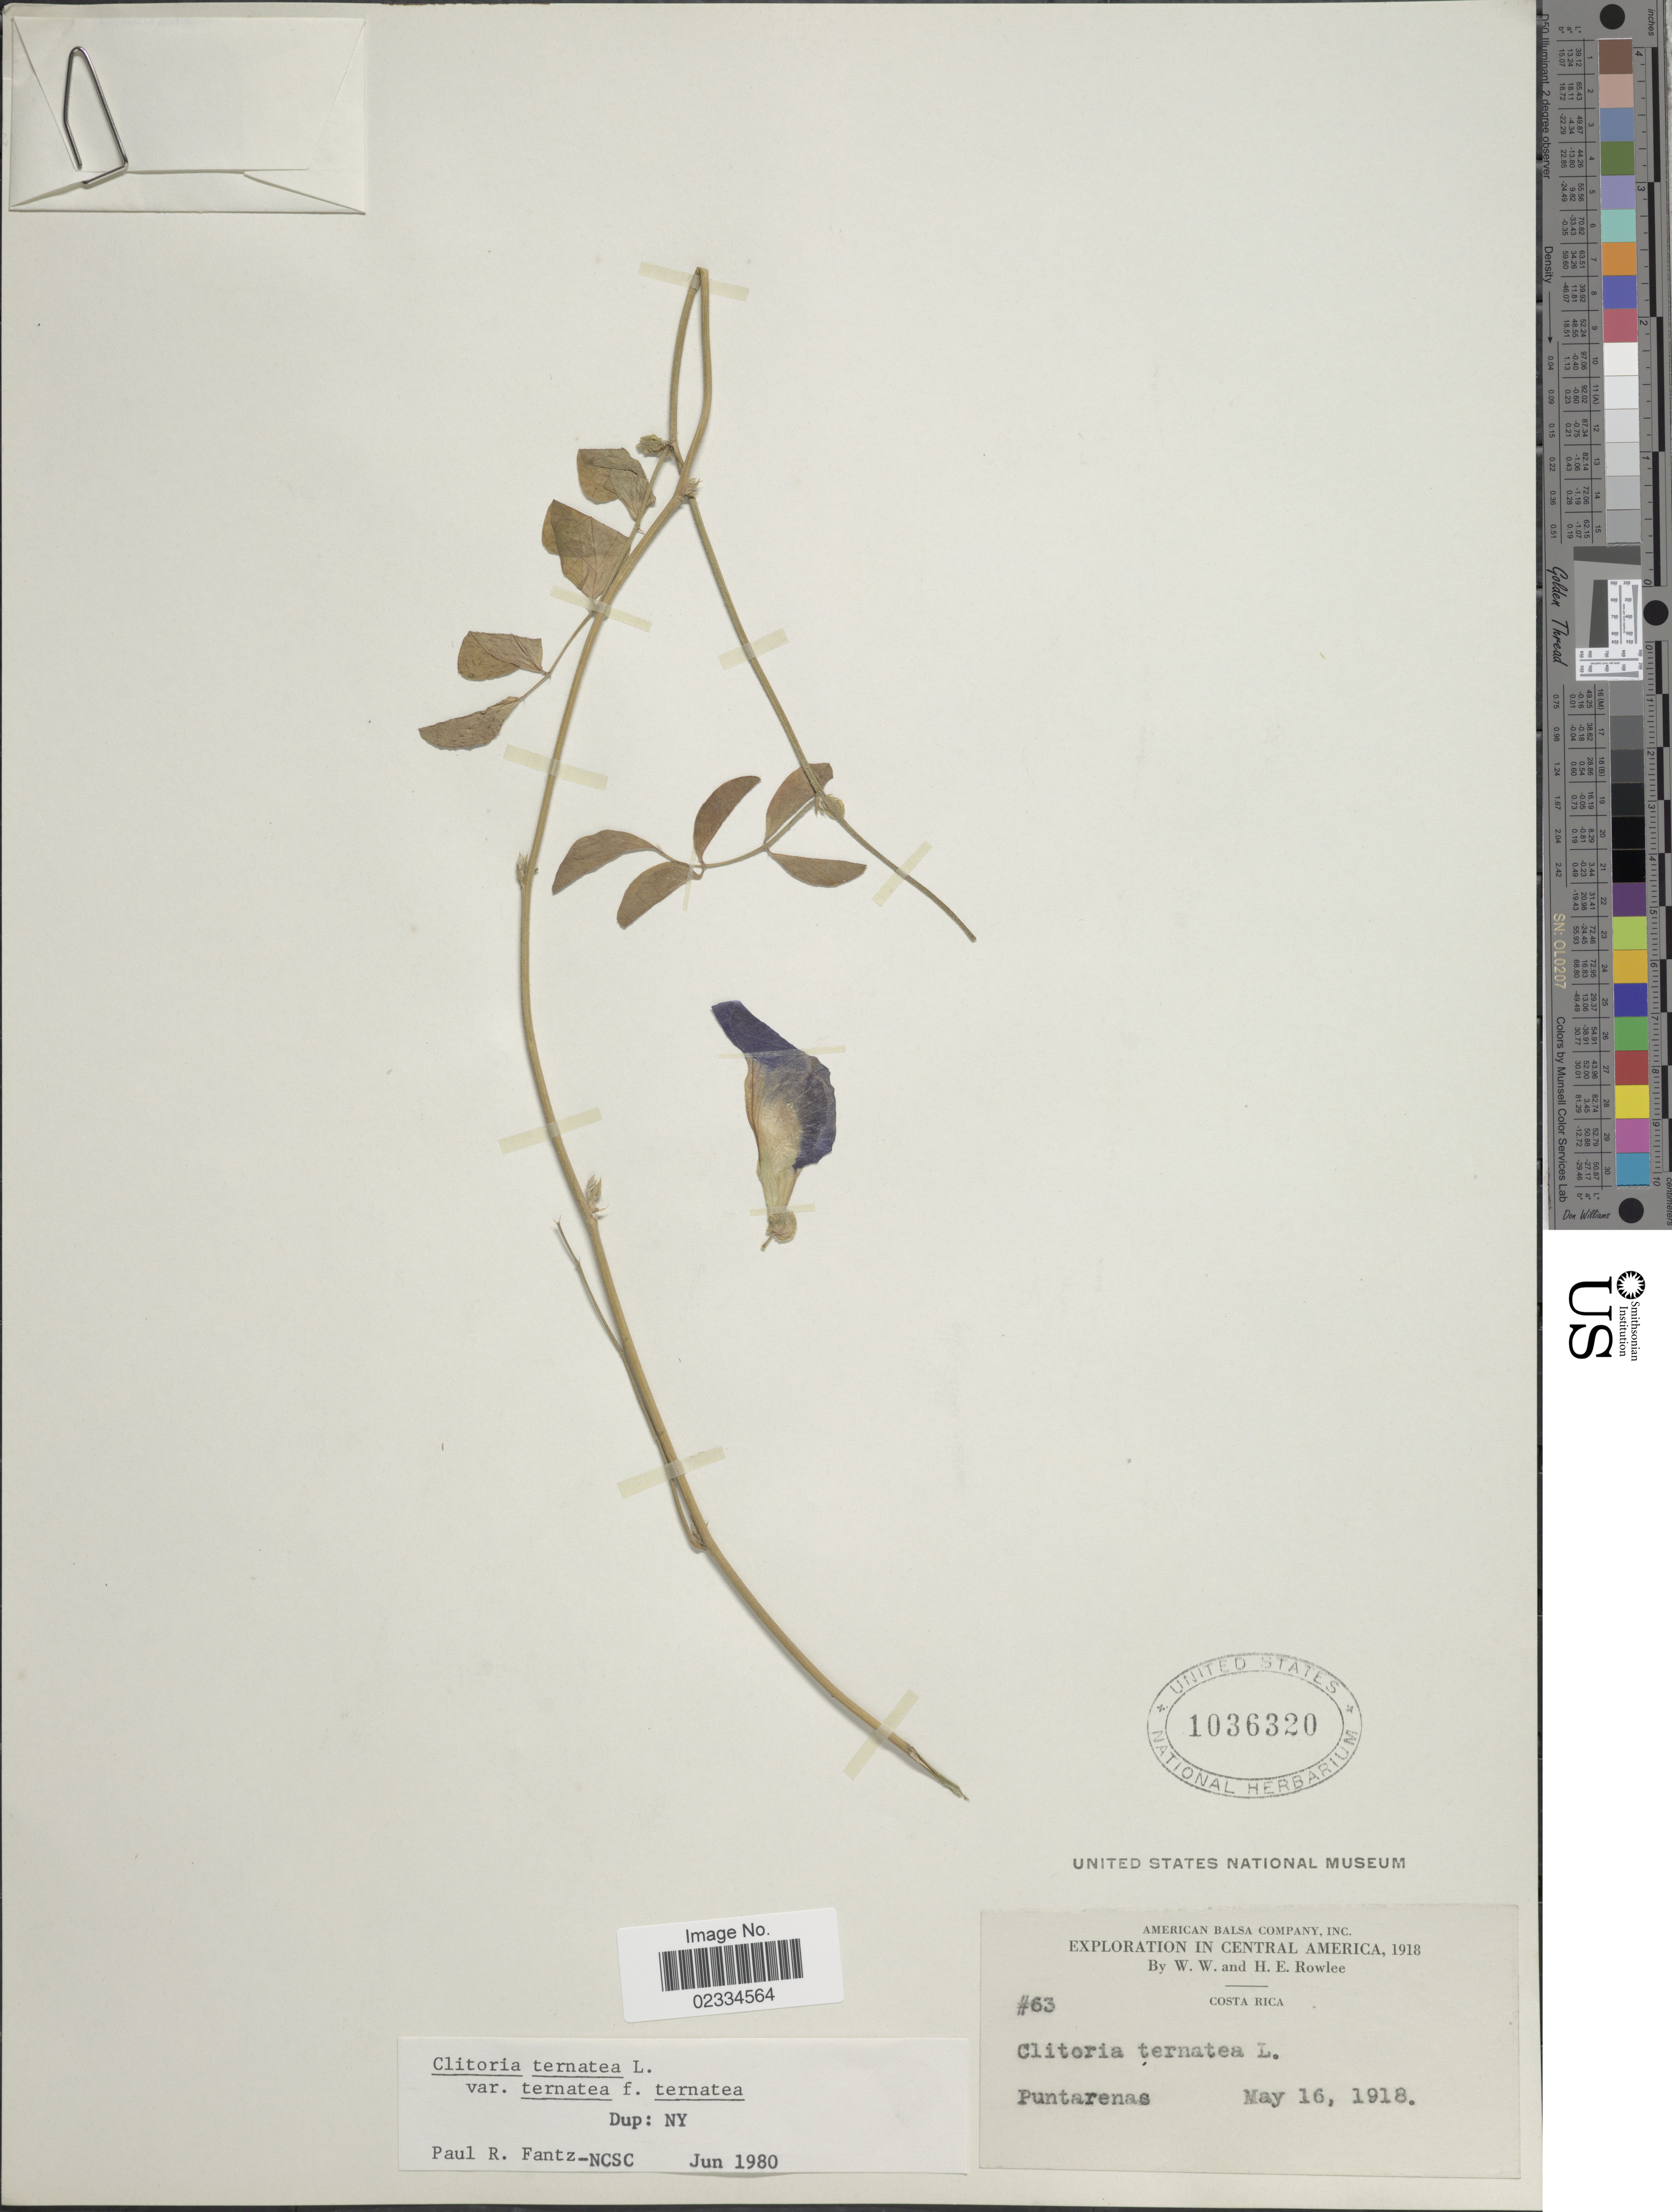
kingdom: Plantae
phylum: Tracheophyta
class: Magnoliopsida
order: Fabales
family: Fabaceae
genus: Clitoria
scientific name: Clitoria ternatea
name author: L.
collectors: W. W. Rowlee & H. E. Rowlee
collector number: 63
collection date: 1918-05-16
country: Costa Rica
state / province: Puntarenas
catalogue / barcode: US 1036320